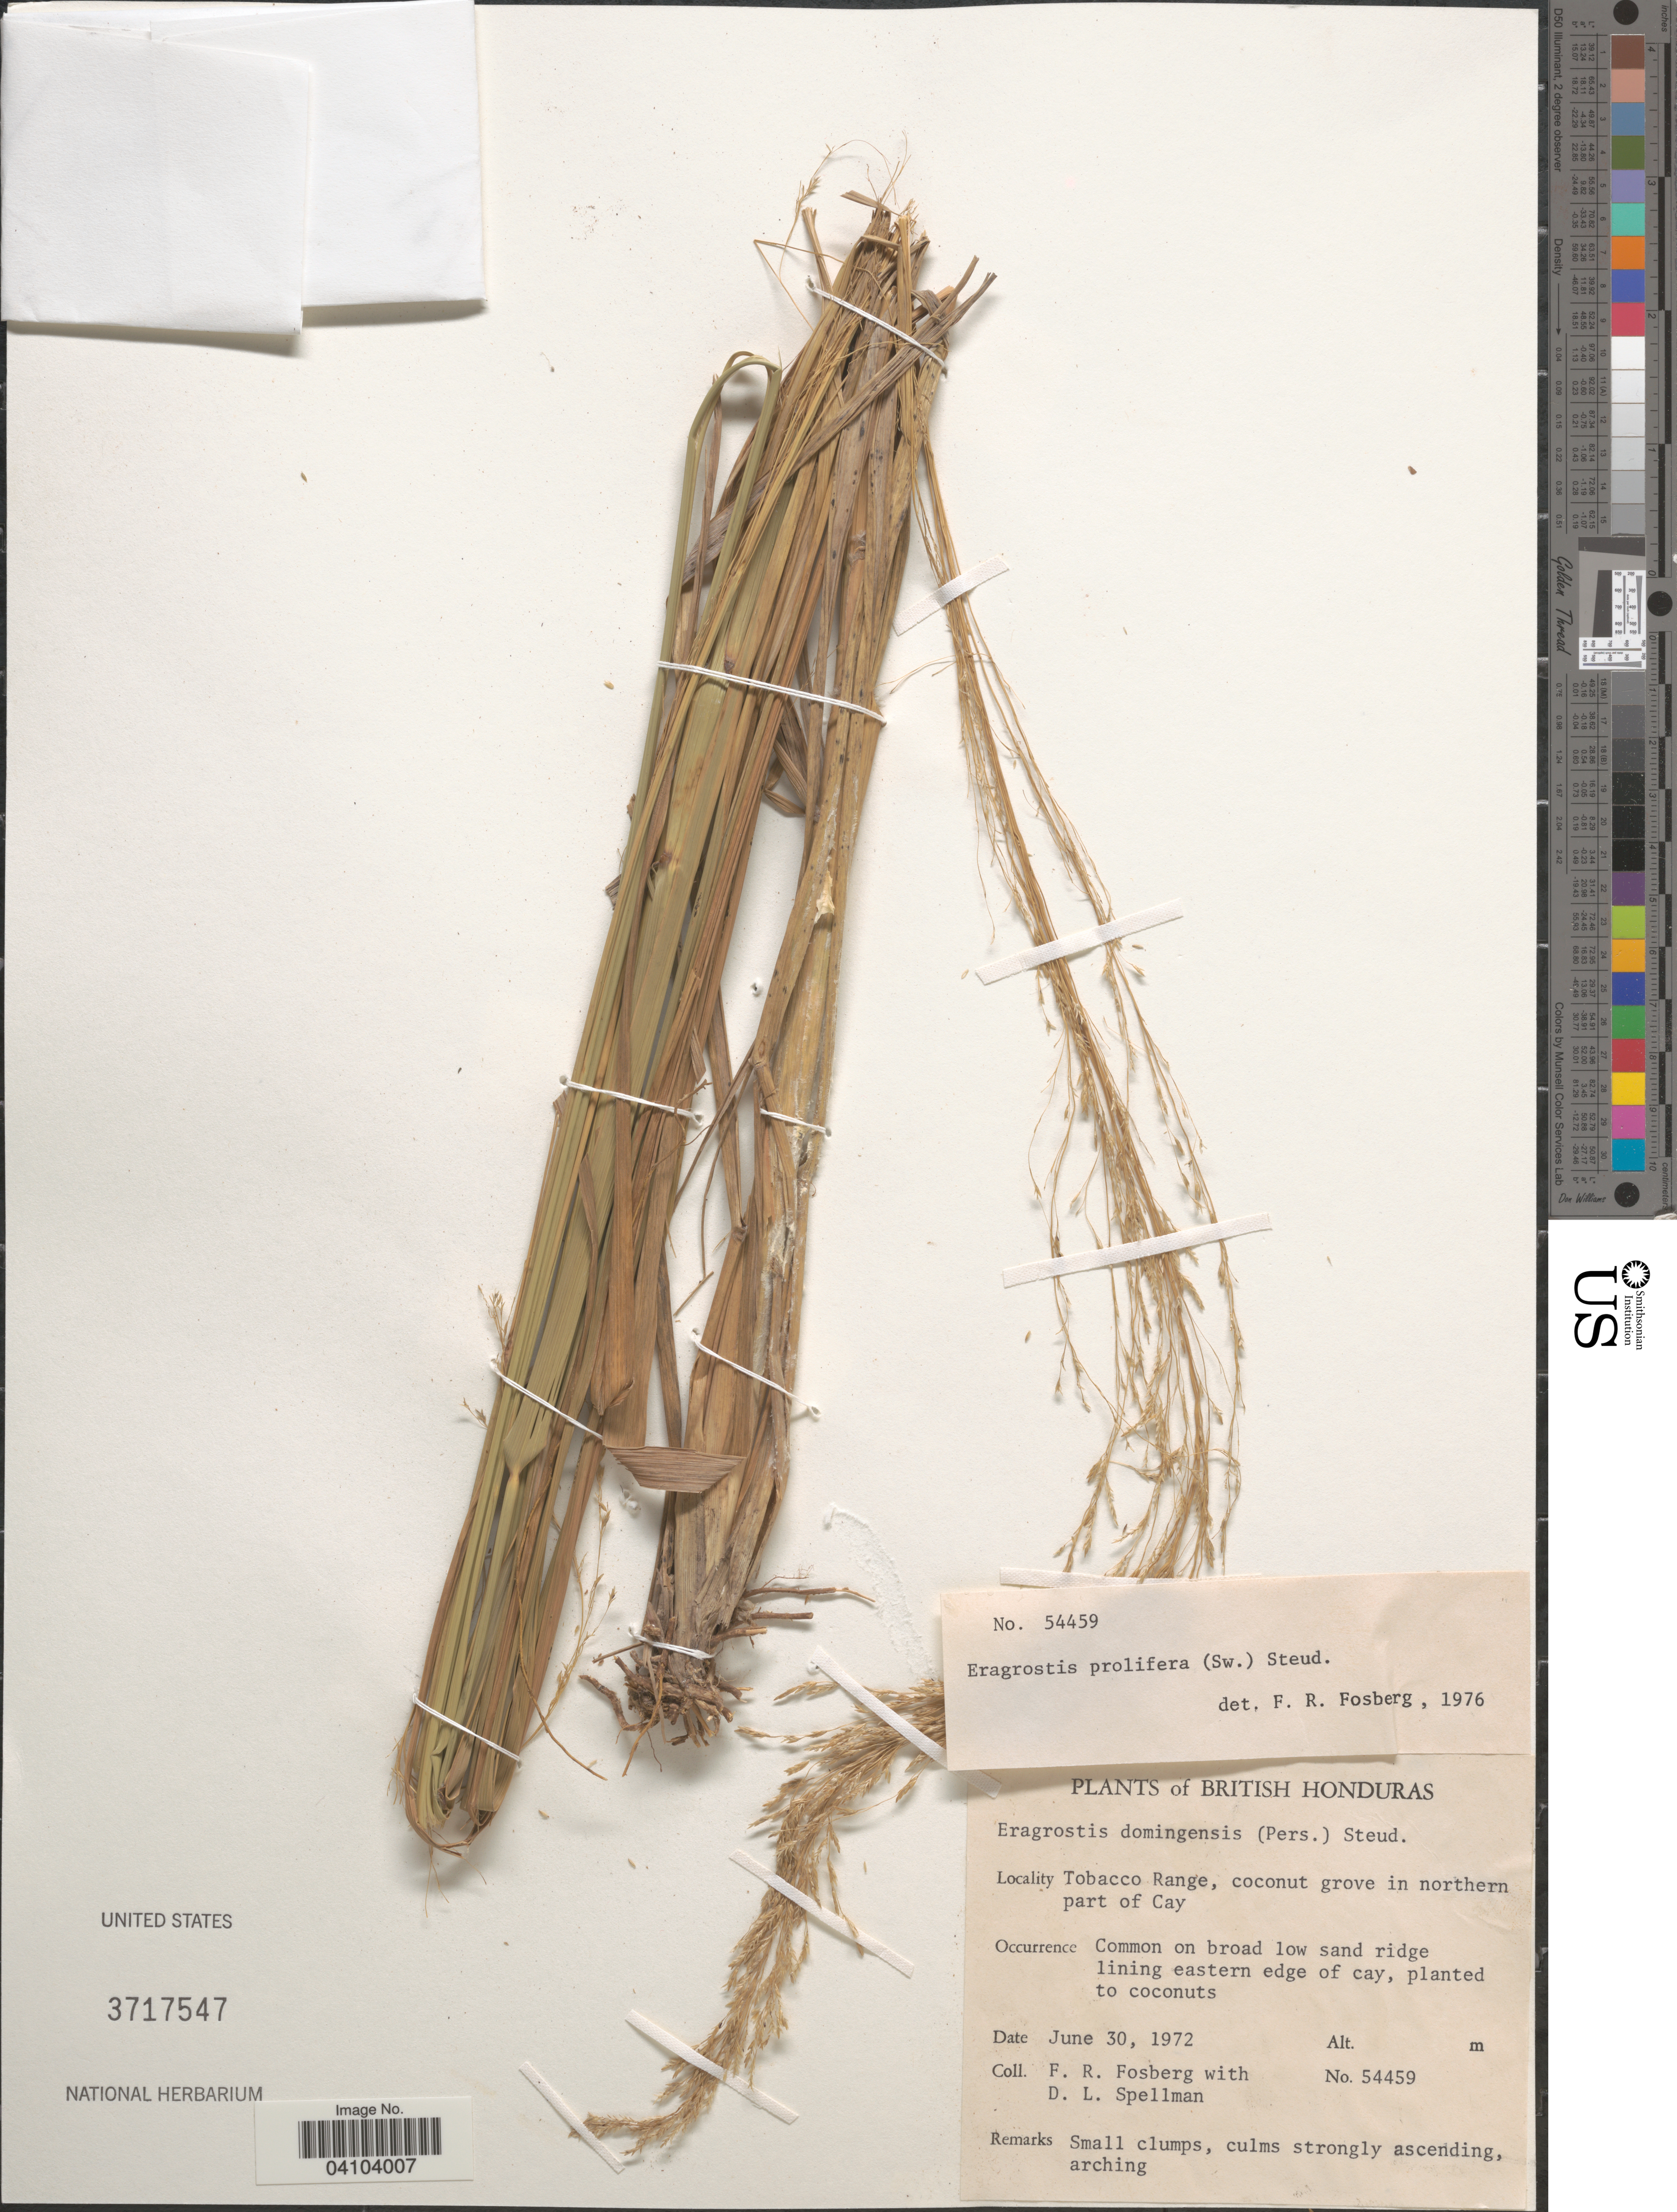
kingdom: Plantae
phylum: Tracheophyta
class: Liliopsida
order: Poales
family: Poaceae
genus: Eragrostis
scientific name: Eragrostis prolifera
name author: (Sw.) Steud.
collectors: F. R. Fosberg & D. L. Spellman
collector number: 54459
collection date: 1972-06-30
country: Belize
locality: British Honduras. Tobacco Range,, coconut grove in northern part of Cay. On broad low sand ridge lining eastern edge of cay.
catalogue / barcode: US 3717547